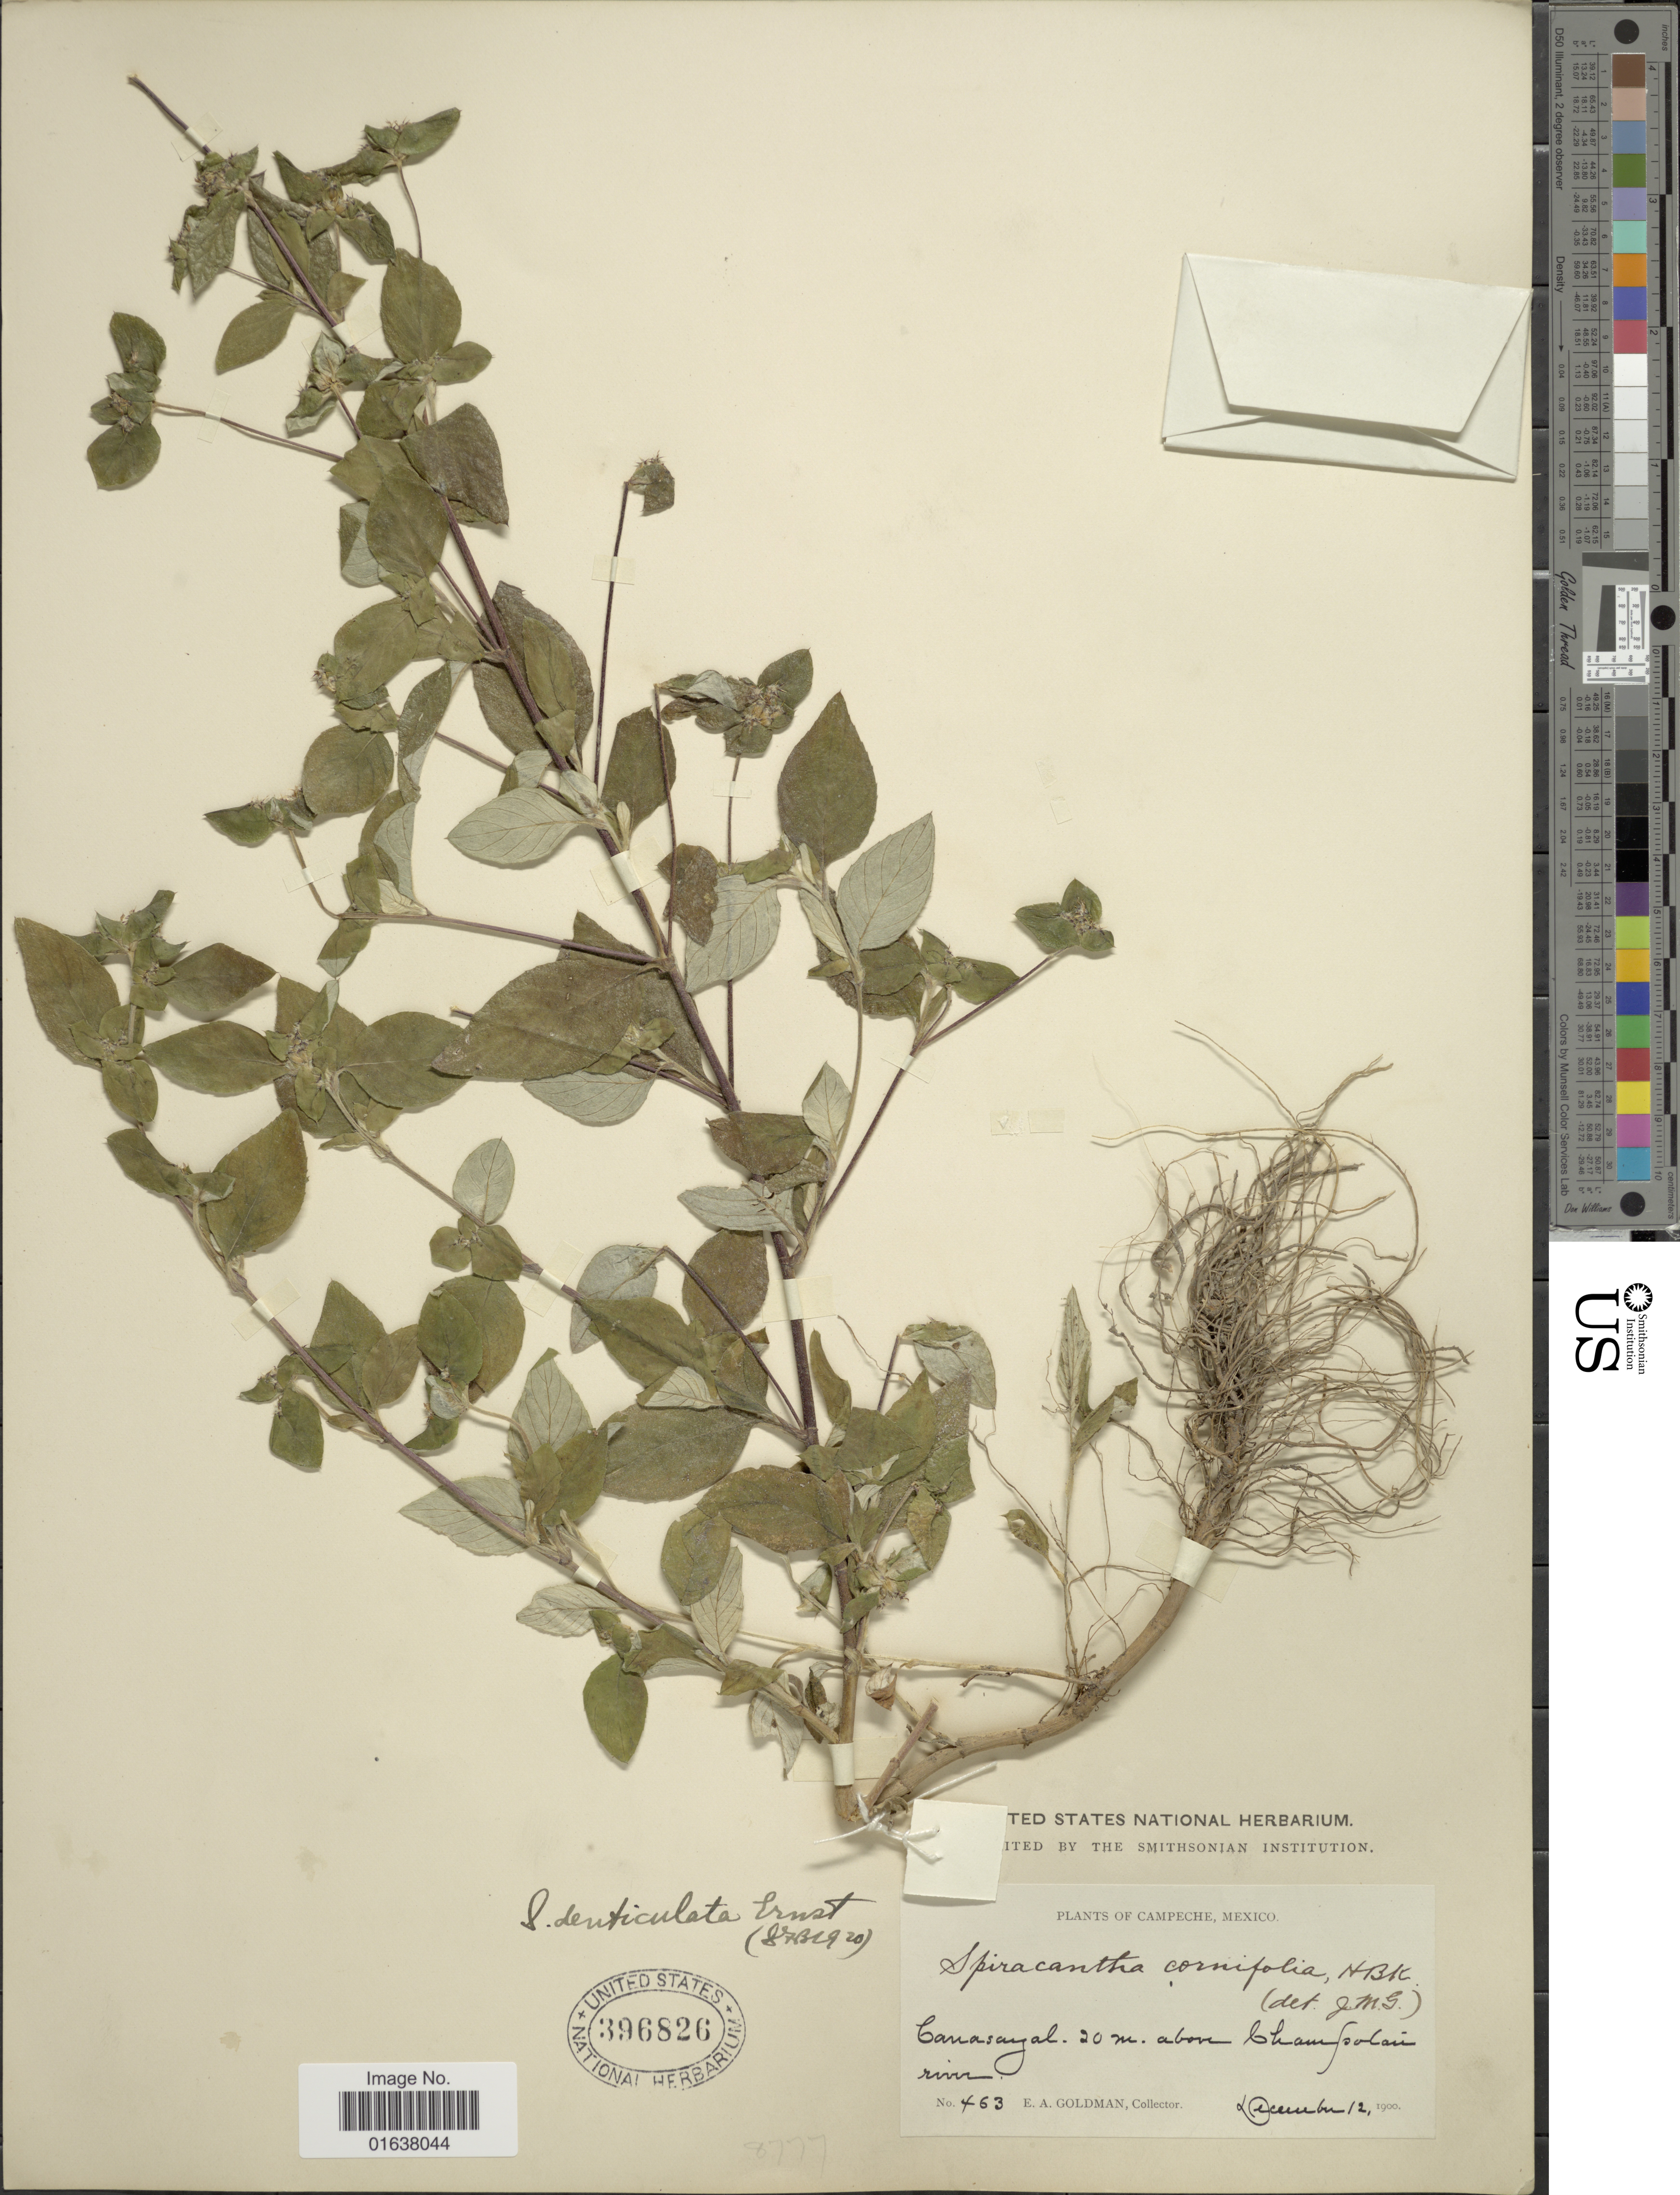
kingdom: Plantae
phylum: Tracheophyta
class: Magnoliopsida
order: Asterales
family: Asteraceae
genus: Spiracantha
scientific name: Spiracantha cornifolia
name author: Kunth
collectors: E. A. Goldman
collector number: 463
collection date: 1900-12-12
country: Mexico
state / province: Campeche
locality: Canasayal, 20 mi. above Champotan river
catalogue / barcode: US 396826